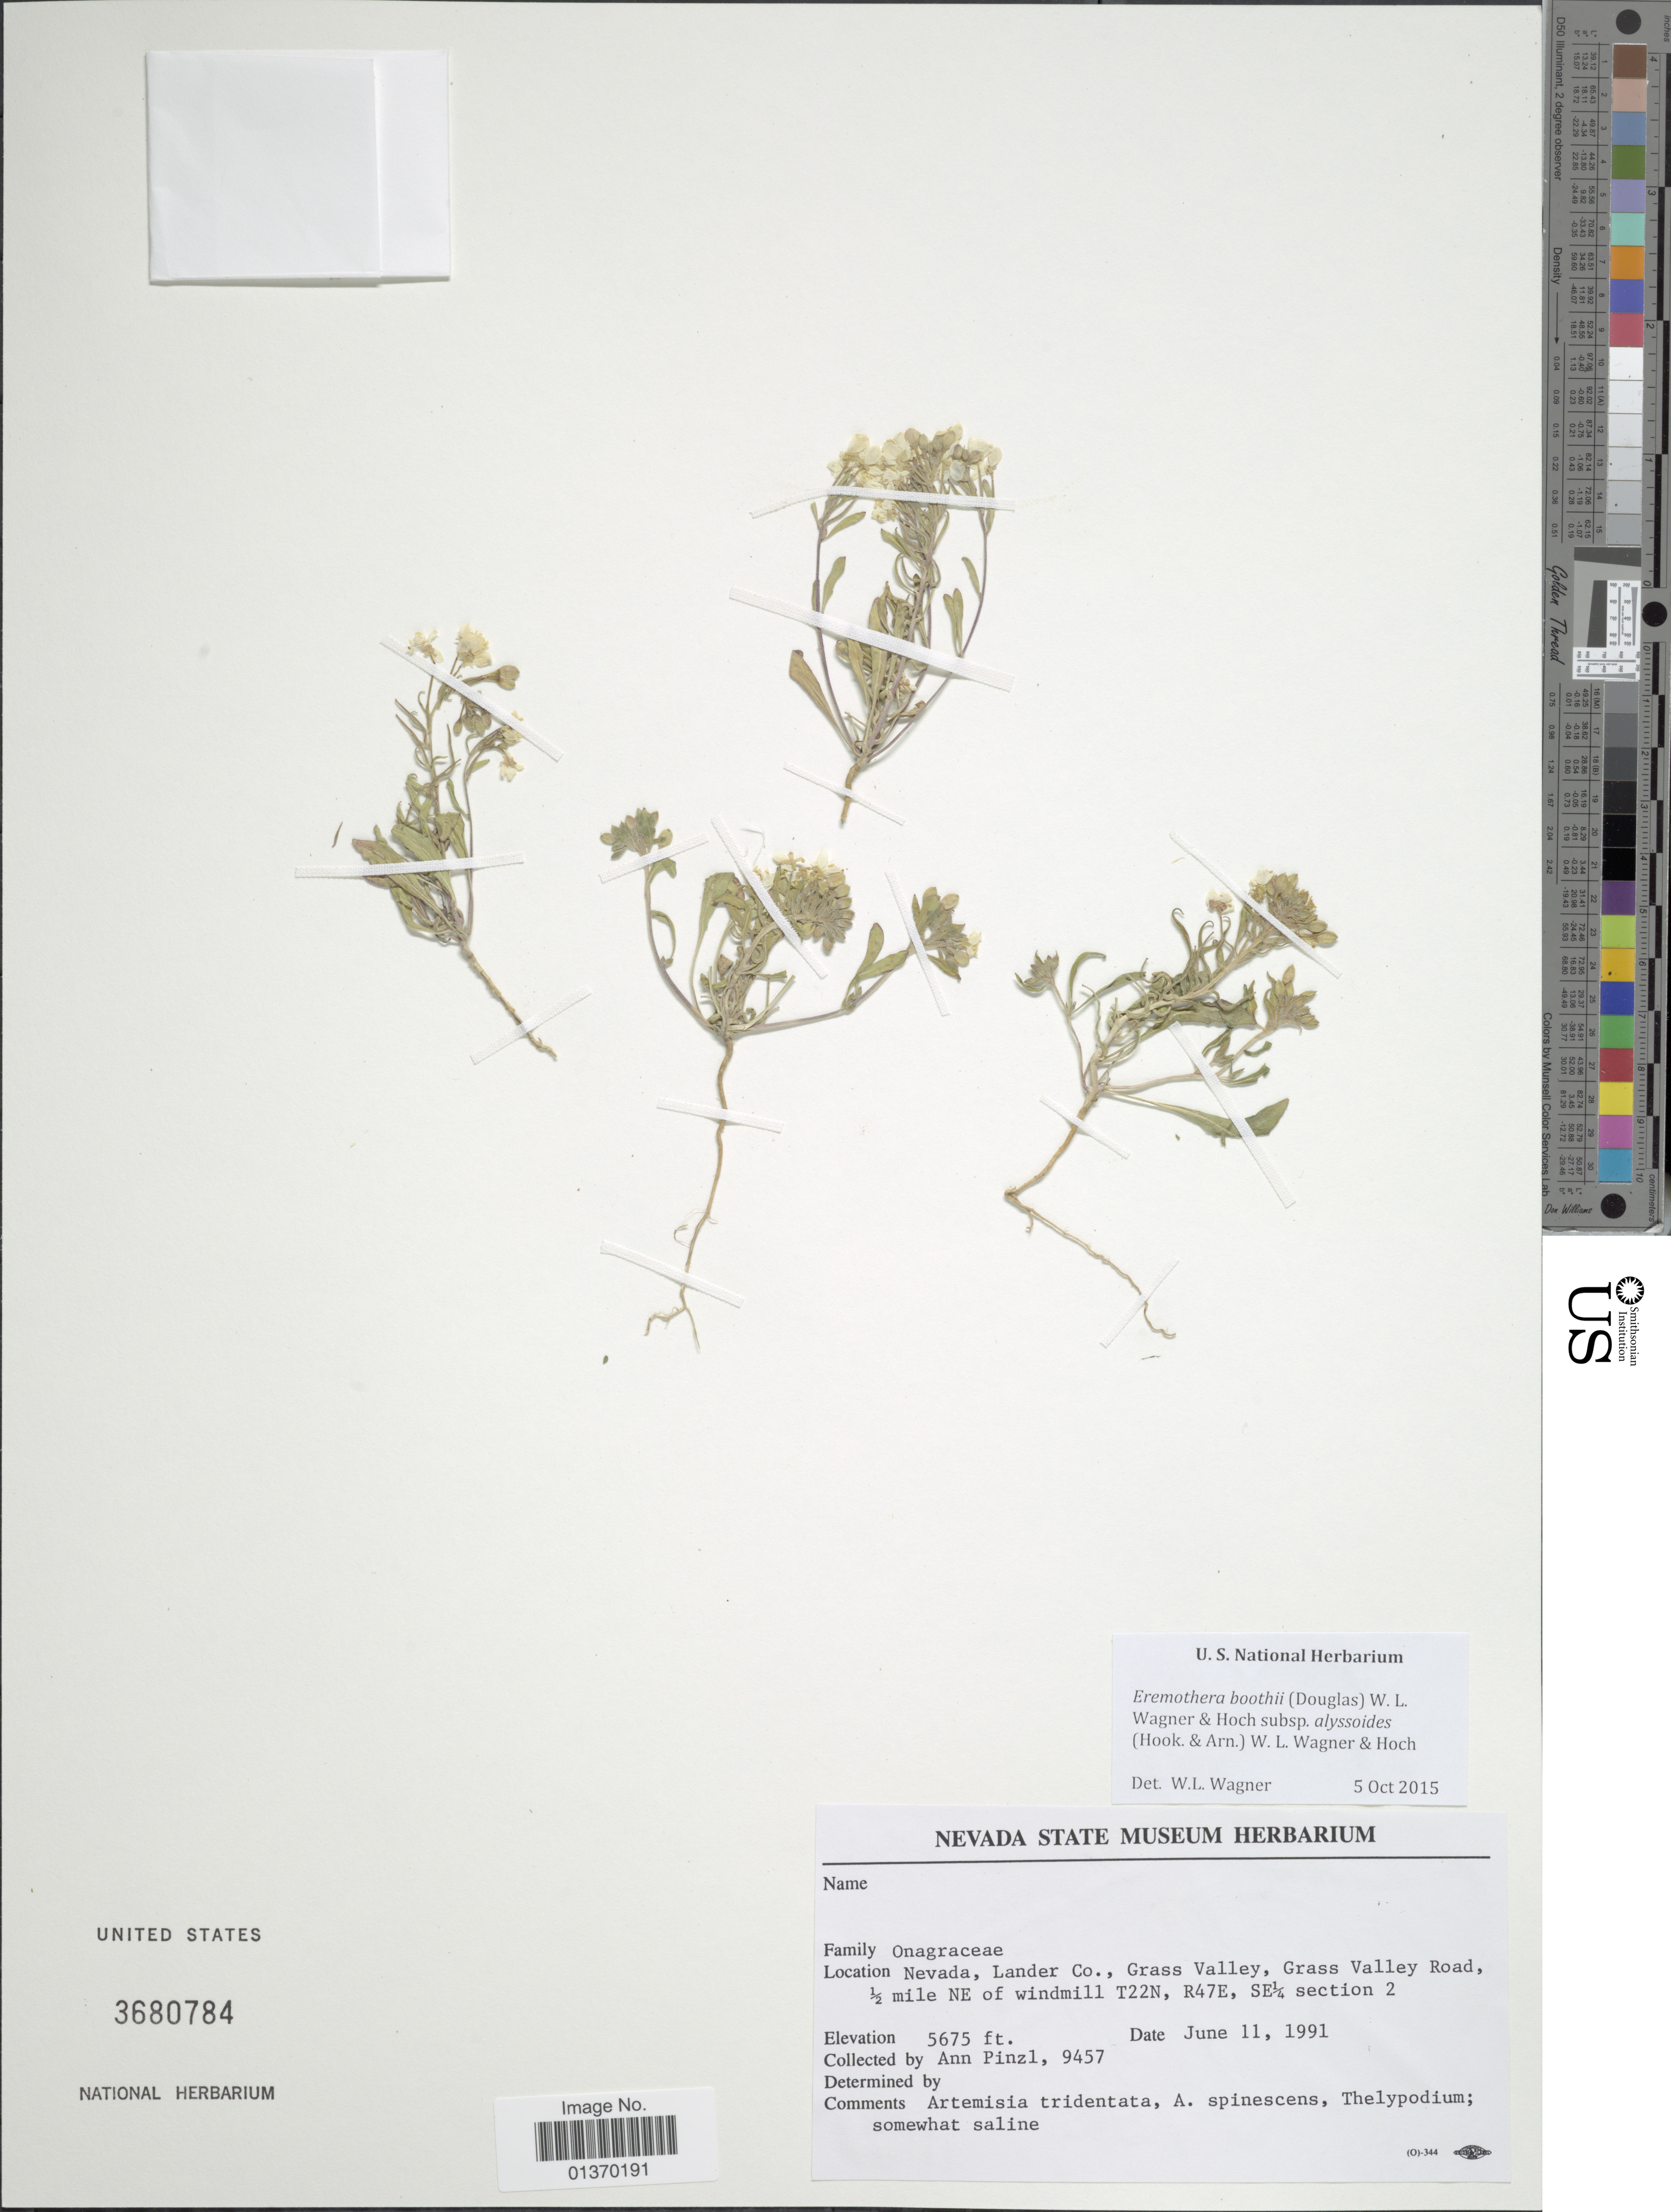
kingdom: Plantae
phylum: Tracheophyta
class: Magnoliopsida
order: Myrtales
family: Onagraceae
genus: Eremothera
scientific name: Eremothera boothii subsp. alyssoides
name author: (Hook. & Arn.) W.L. Wagner & Hoch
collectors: A. Pinzl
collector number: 9457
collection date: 1991-06-11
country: United States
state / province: Nevada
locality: Lander Co., Grass Valley, Grass Valley Road, ½ mile NE of windmill T22N, R47E, SE¼ section 2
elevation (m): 1730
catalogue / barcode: US 3680784